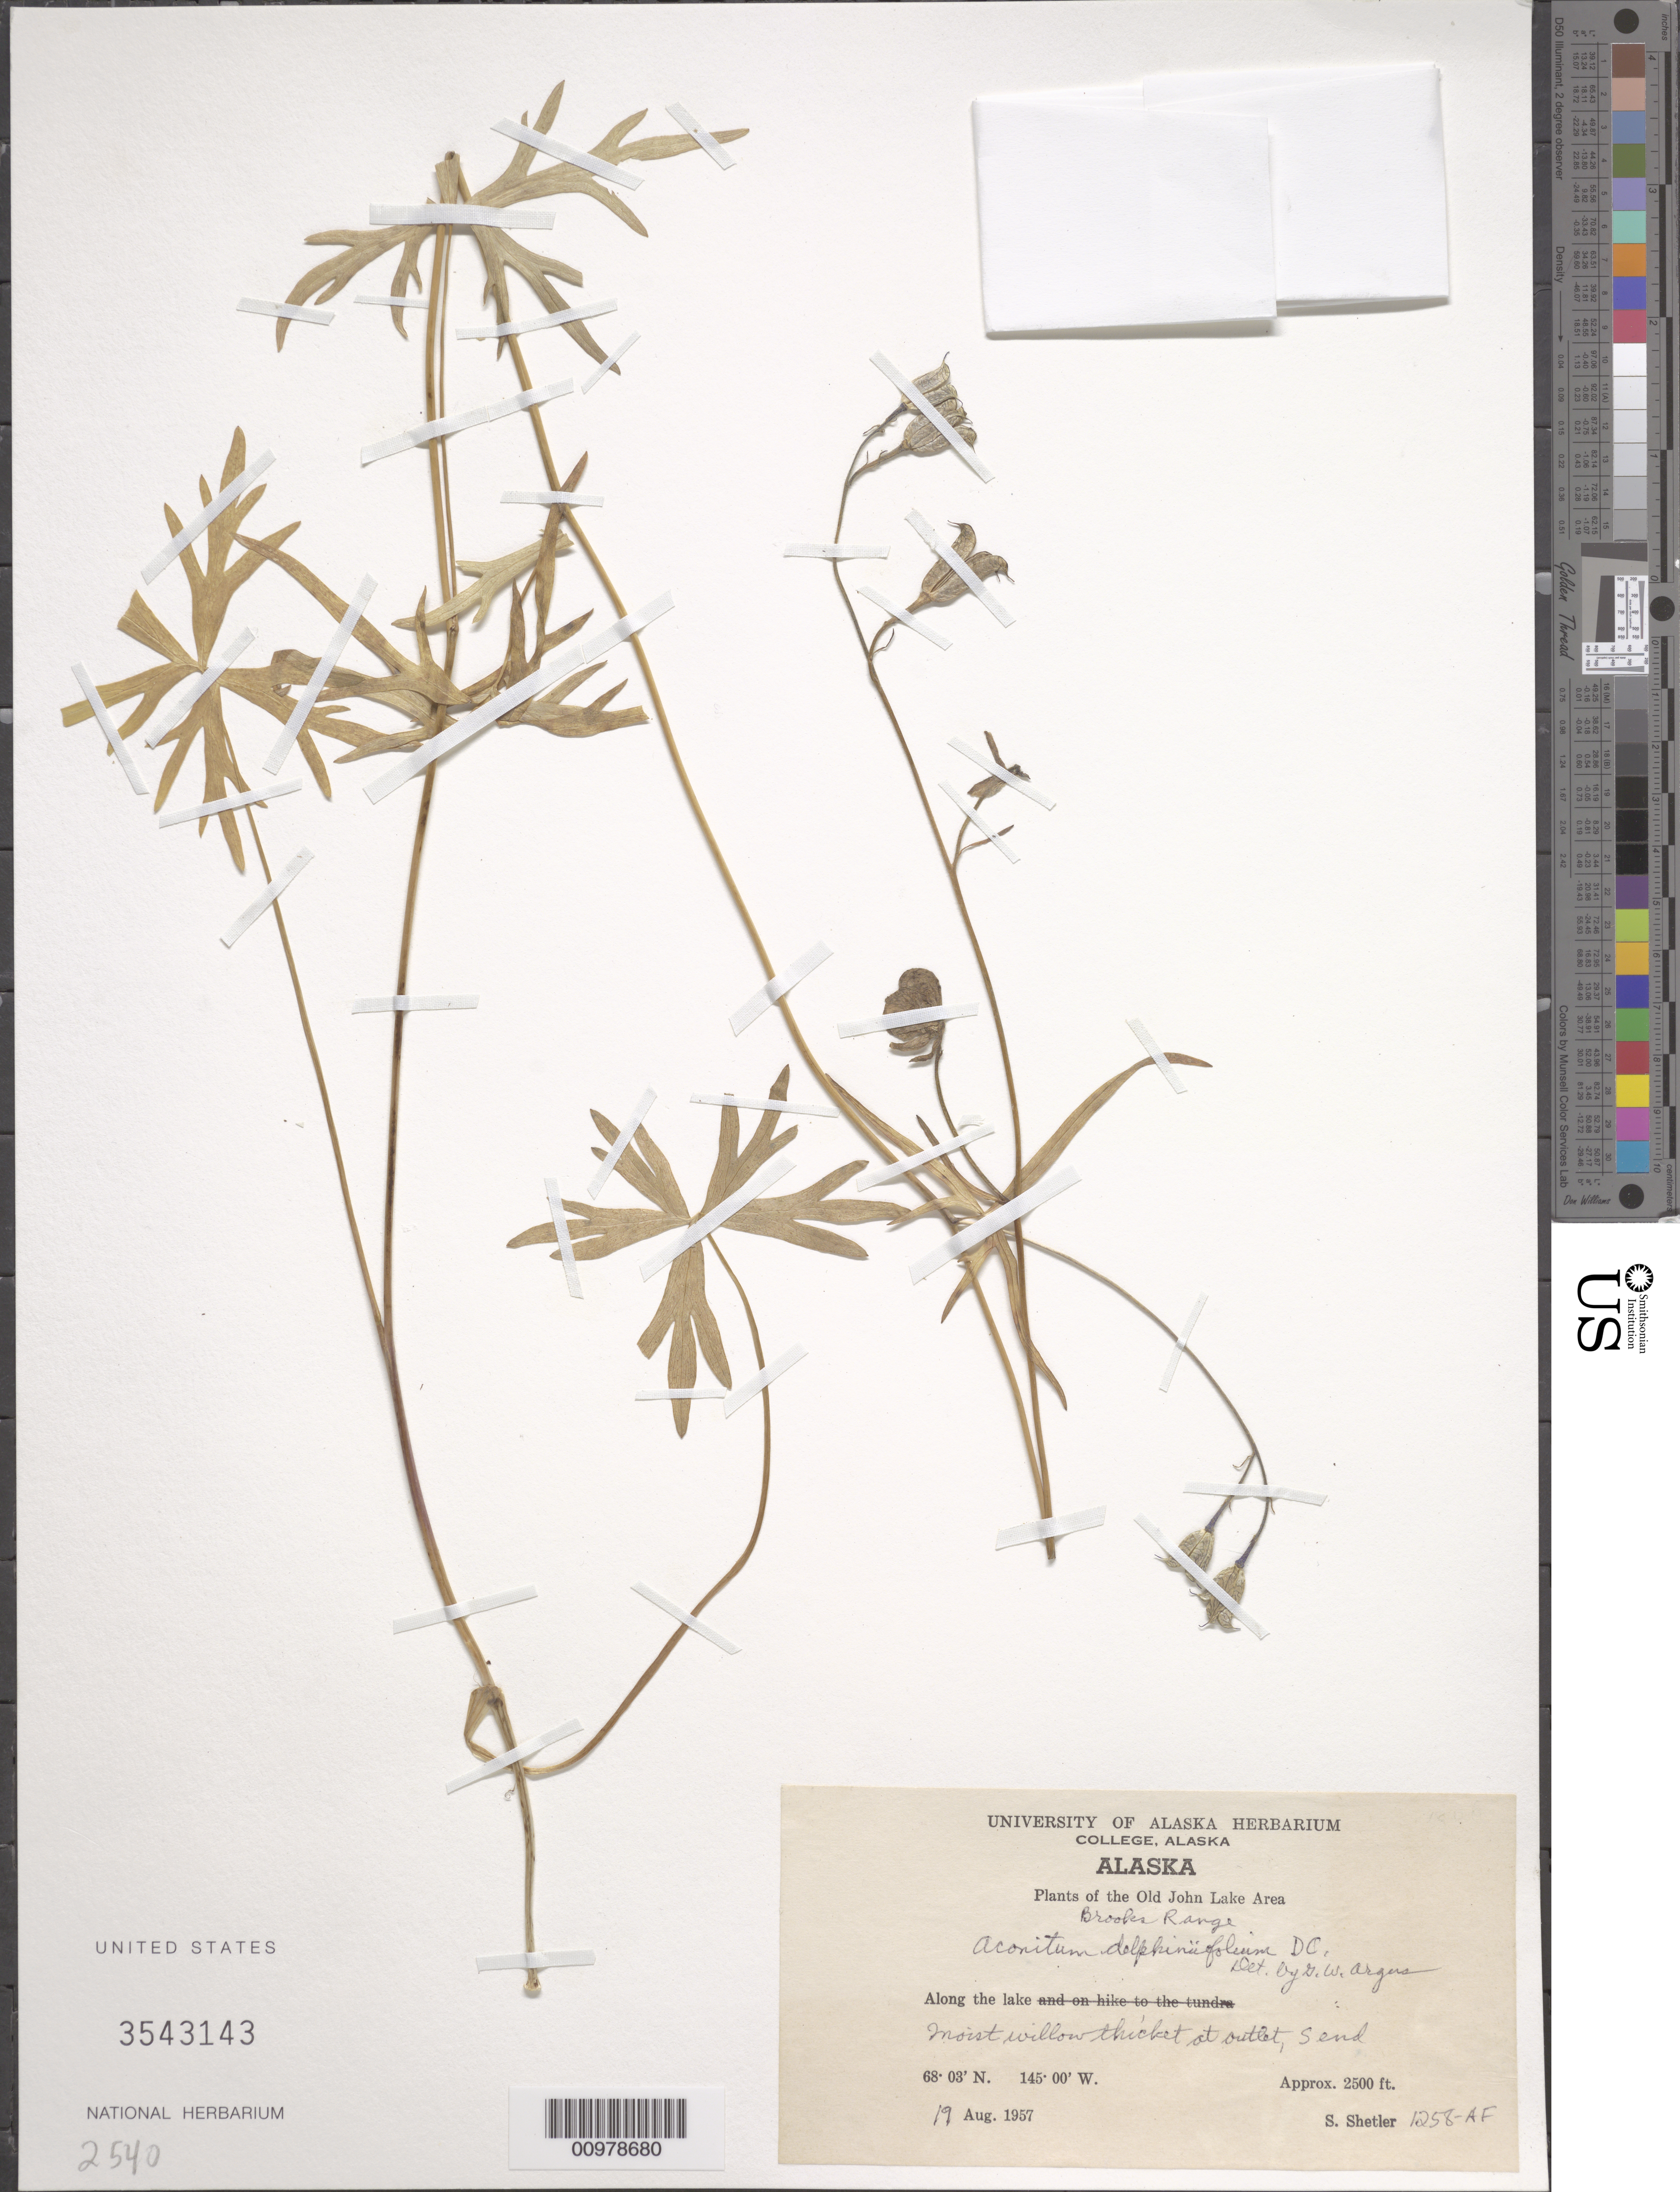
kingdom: Plantae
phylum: Tracheophyta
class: Magnoliopsida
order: Ranunculales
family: Ranunculaceae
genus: Aconitum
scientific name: Aconitum delphinifolium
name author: DC.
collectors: S. Shetler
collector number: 1258-AF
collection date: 1957-08-19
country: United States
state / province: Alaska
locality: Old John Lake Area. Brooks Range. Along the lake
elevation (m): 762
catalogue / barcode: US 3543143